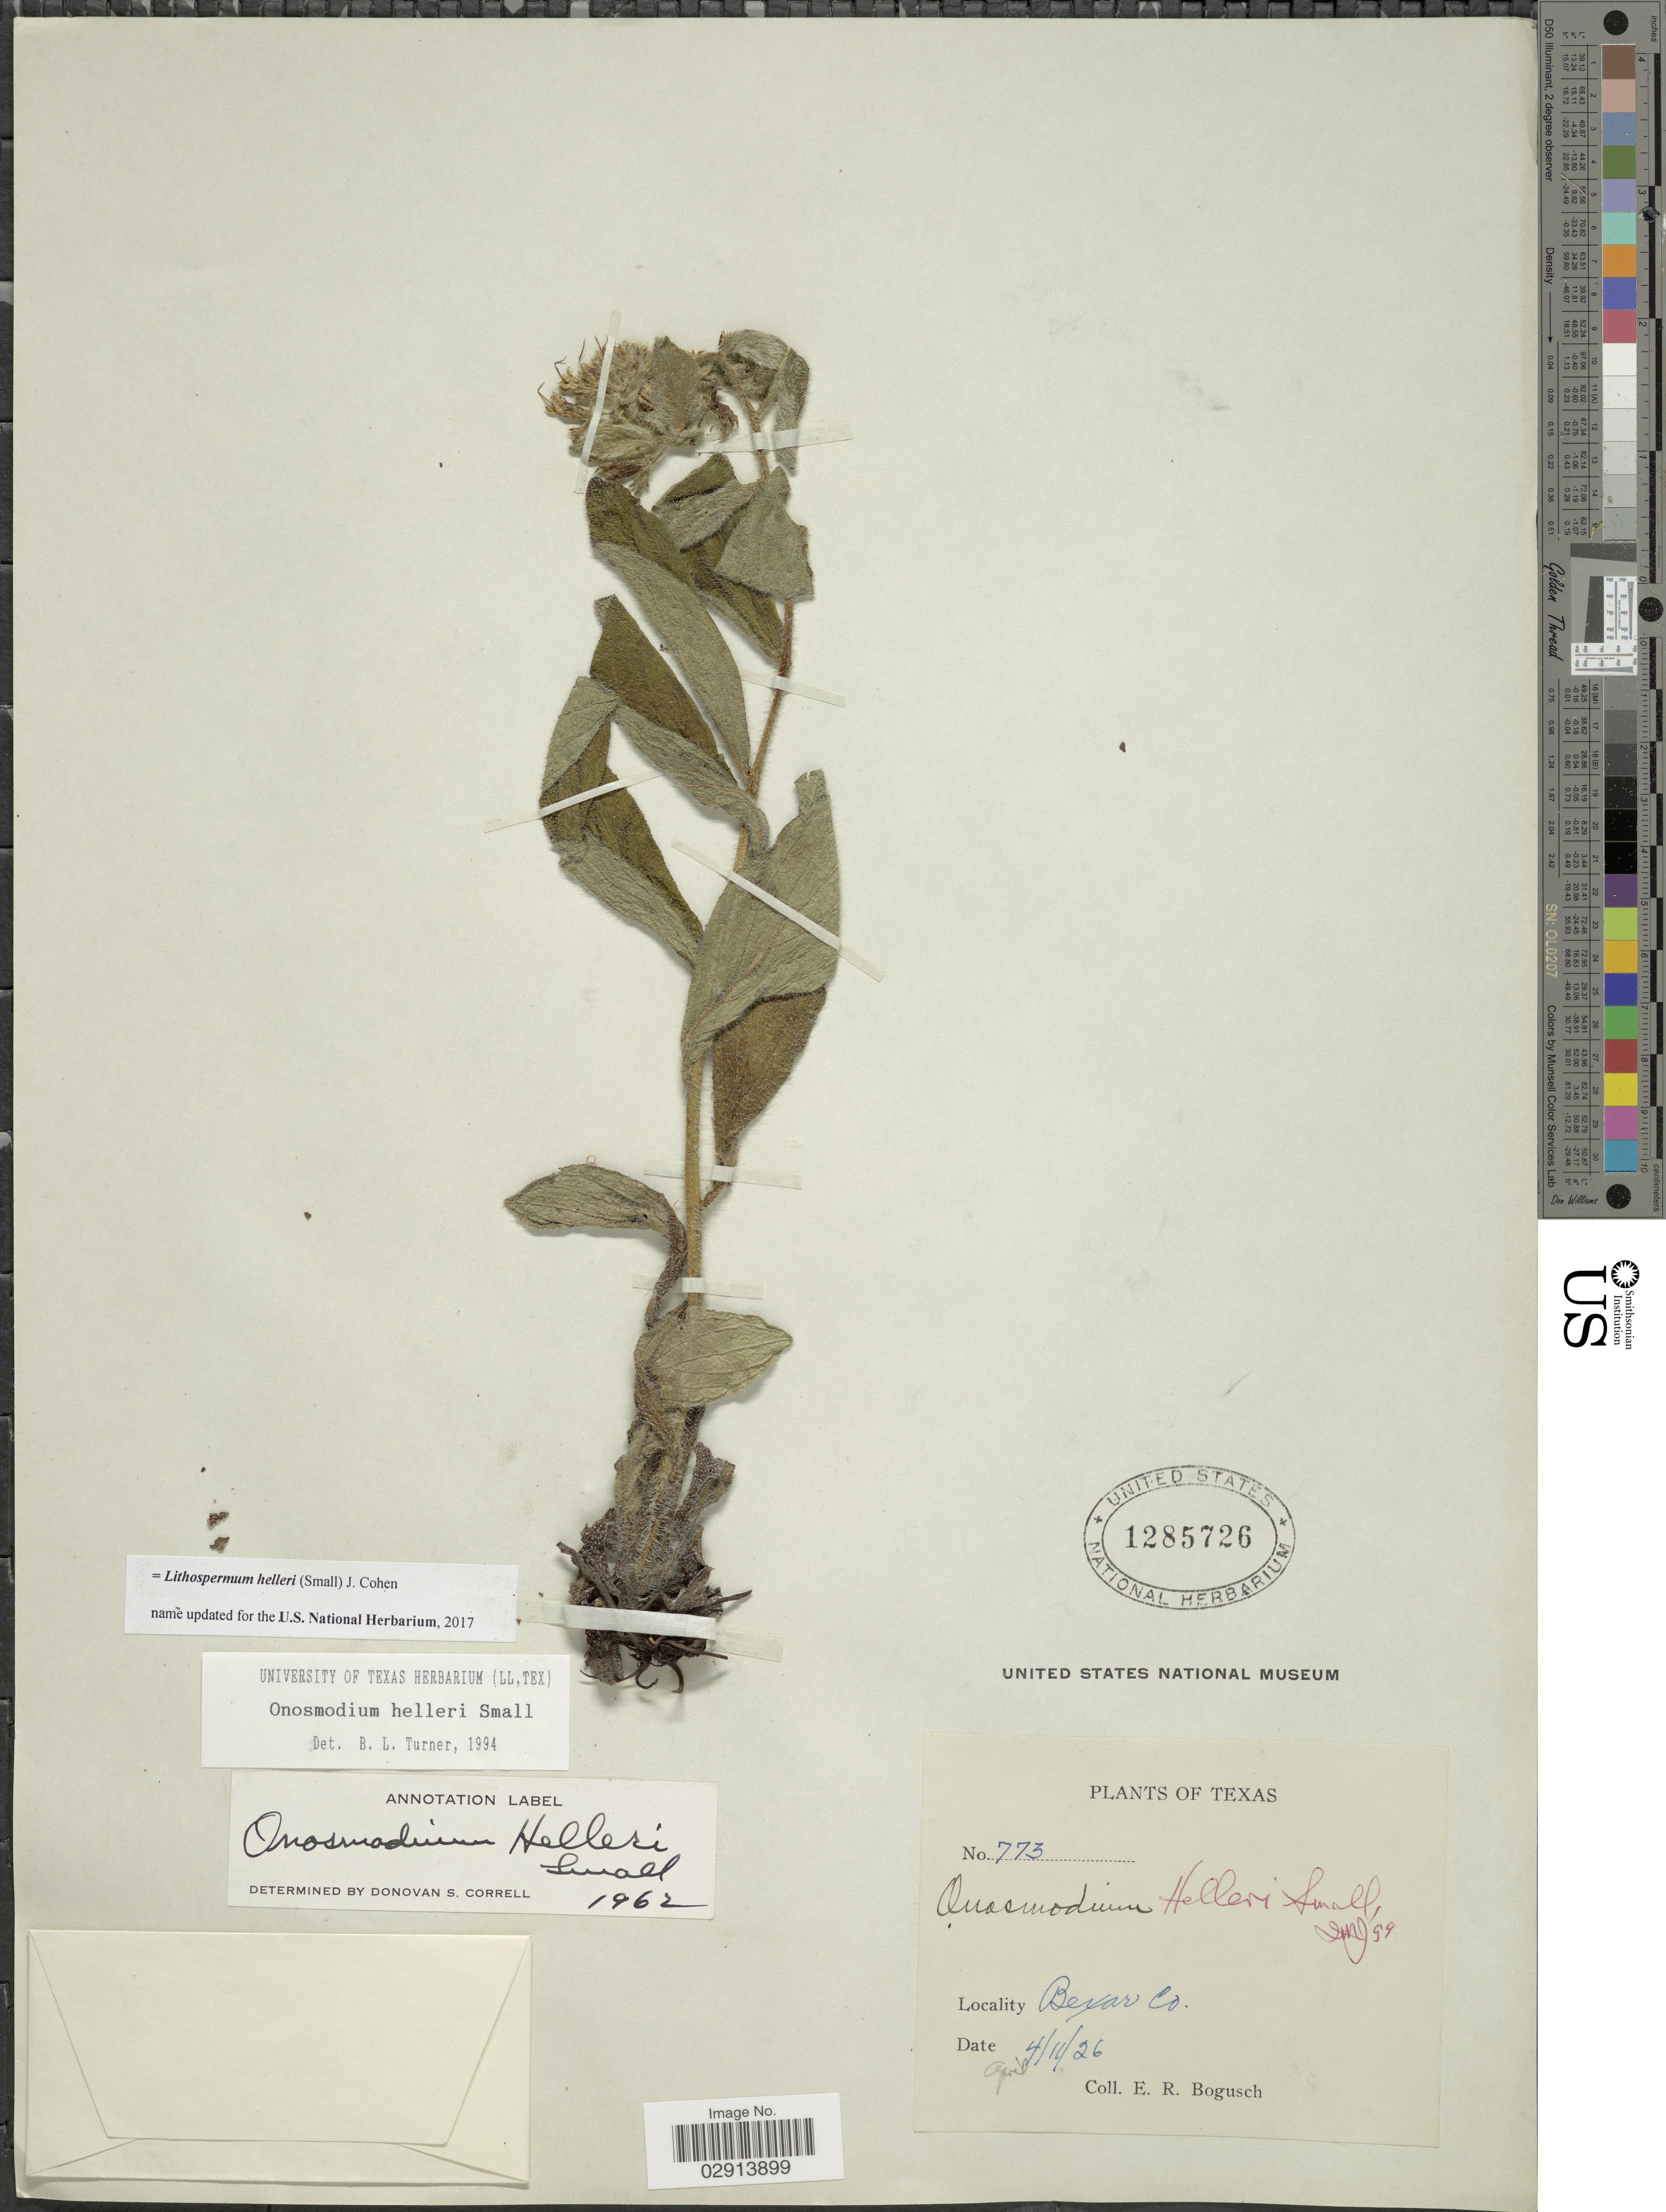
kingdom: Plantae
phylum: Tracheophyta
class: Magnoliopsida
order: Boraginales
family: Boraginaceae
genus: Lithospermum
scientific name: Lithospermum helleri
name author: (Small) Cohen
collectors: E. Bogusch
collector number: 773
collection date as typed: Transcribed d/m/y: 11/4/26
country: United States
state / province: Texas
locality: Bexar Co.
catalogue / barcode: US 1285726